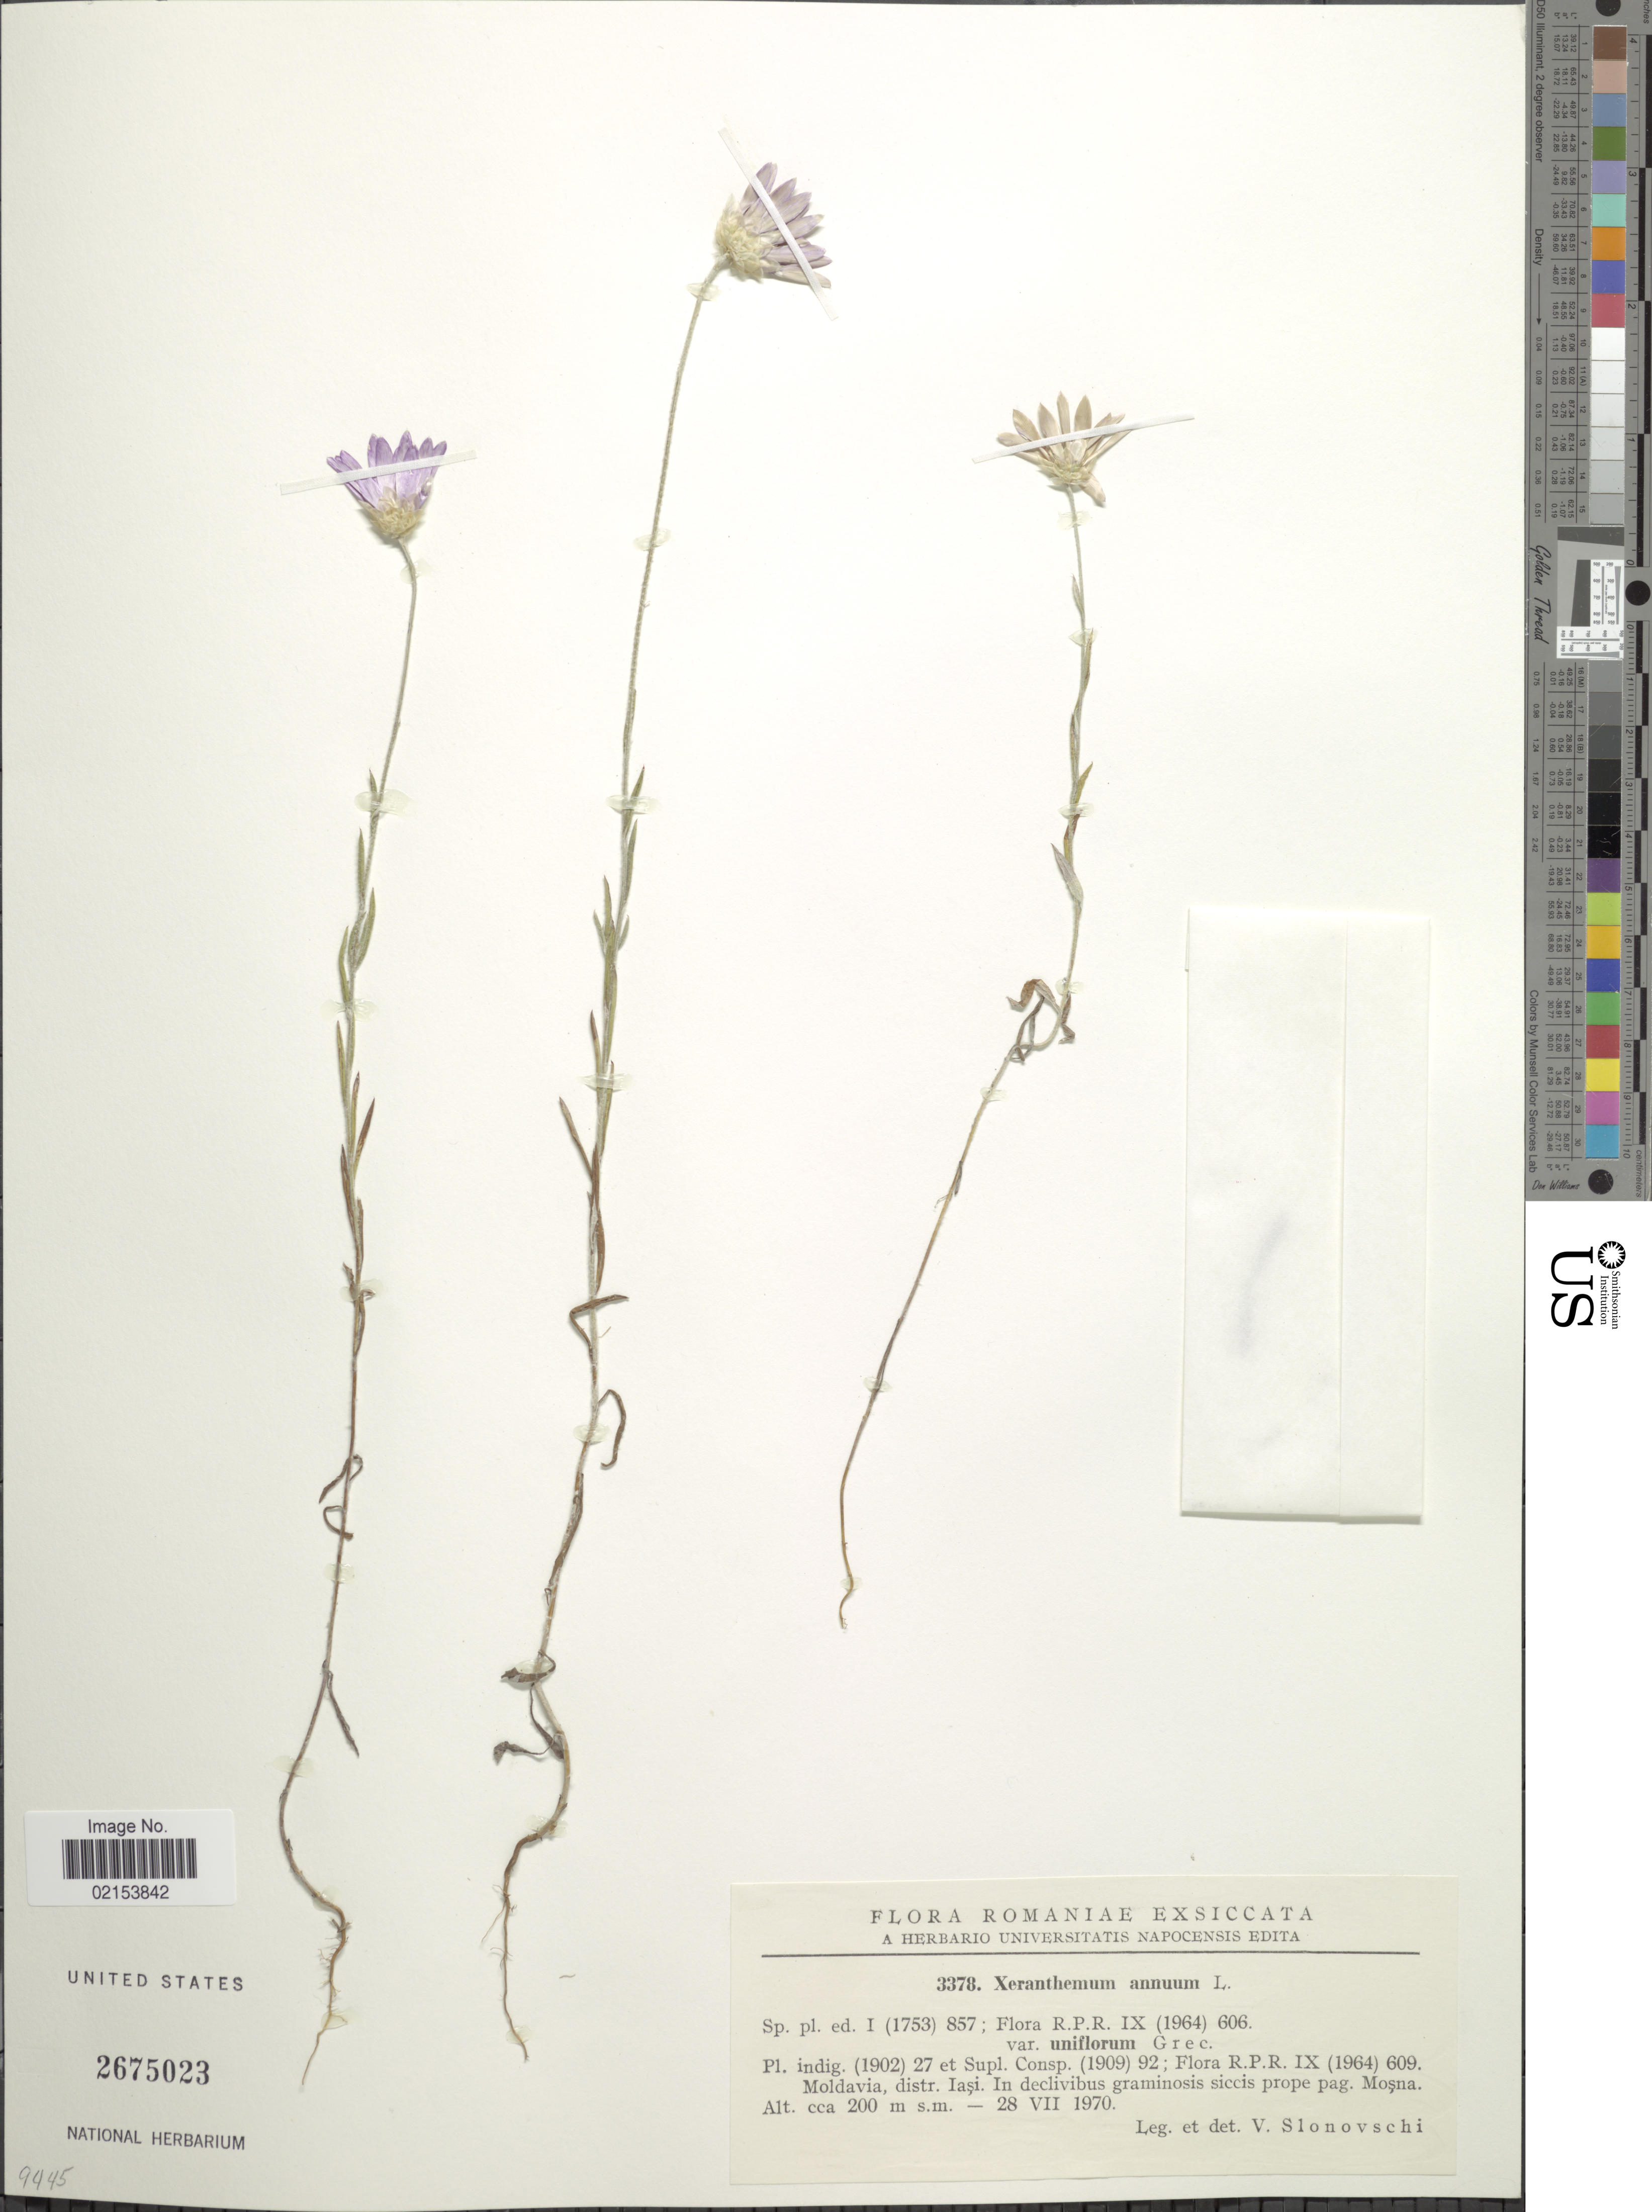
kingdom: Plantae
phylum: Tracheophyta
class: Magnoliopsida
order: Asterales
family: Asteraceae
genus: Xeranthemum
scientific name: Xeranthemum annuum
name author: L.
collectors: V. Slonovschi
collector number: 3378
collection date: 1970-07-28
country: Romania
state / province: Iasi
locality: Porpe pag. Mosna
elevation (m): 200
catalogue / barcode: US 2675023